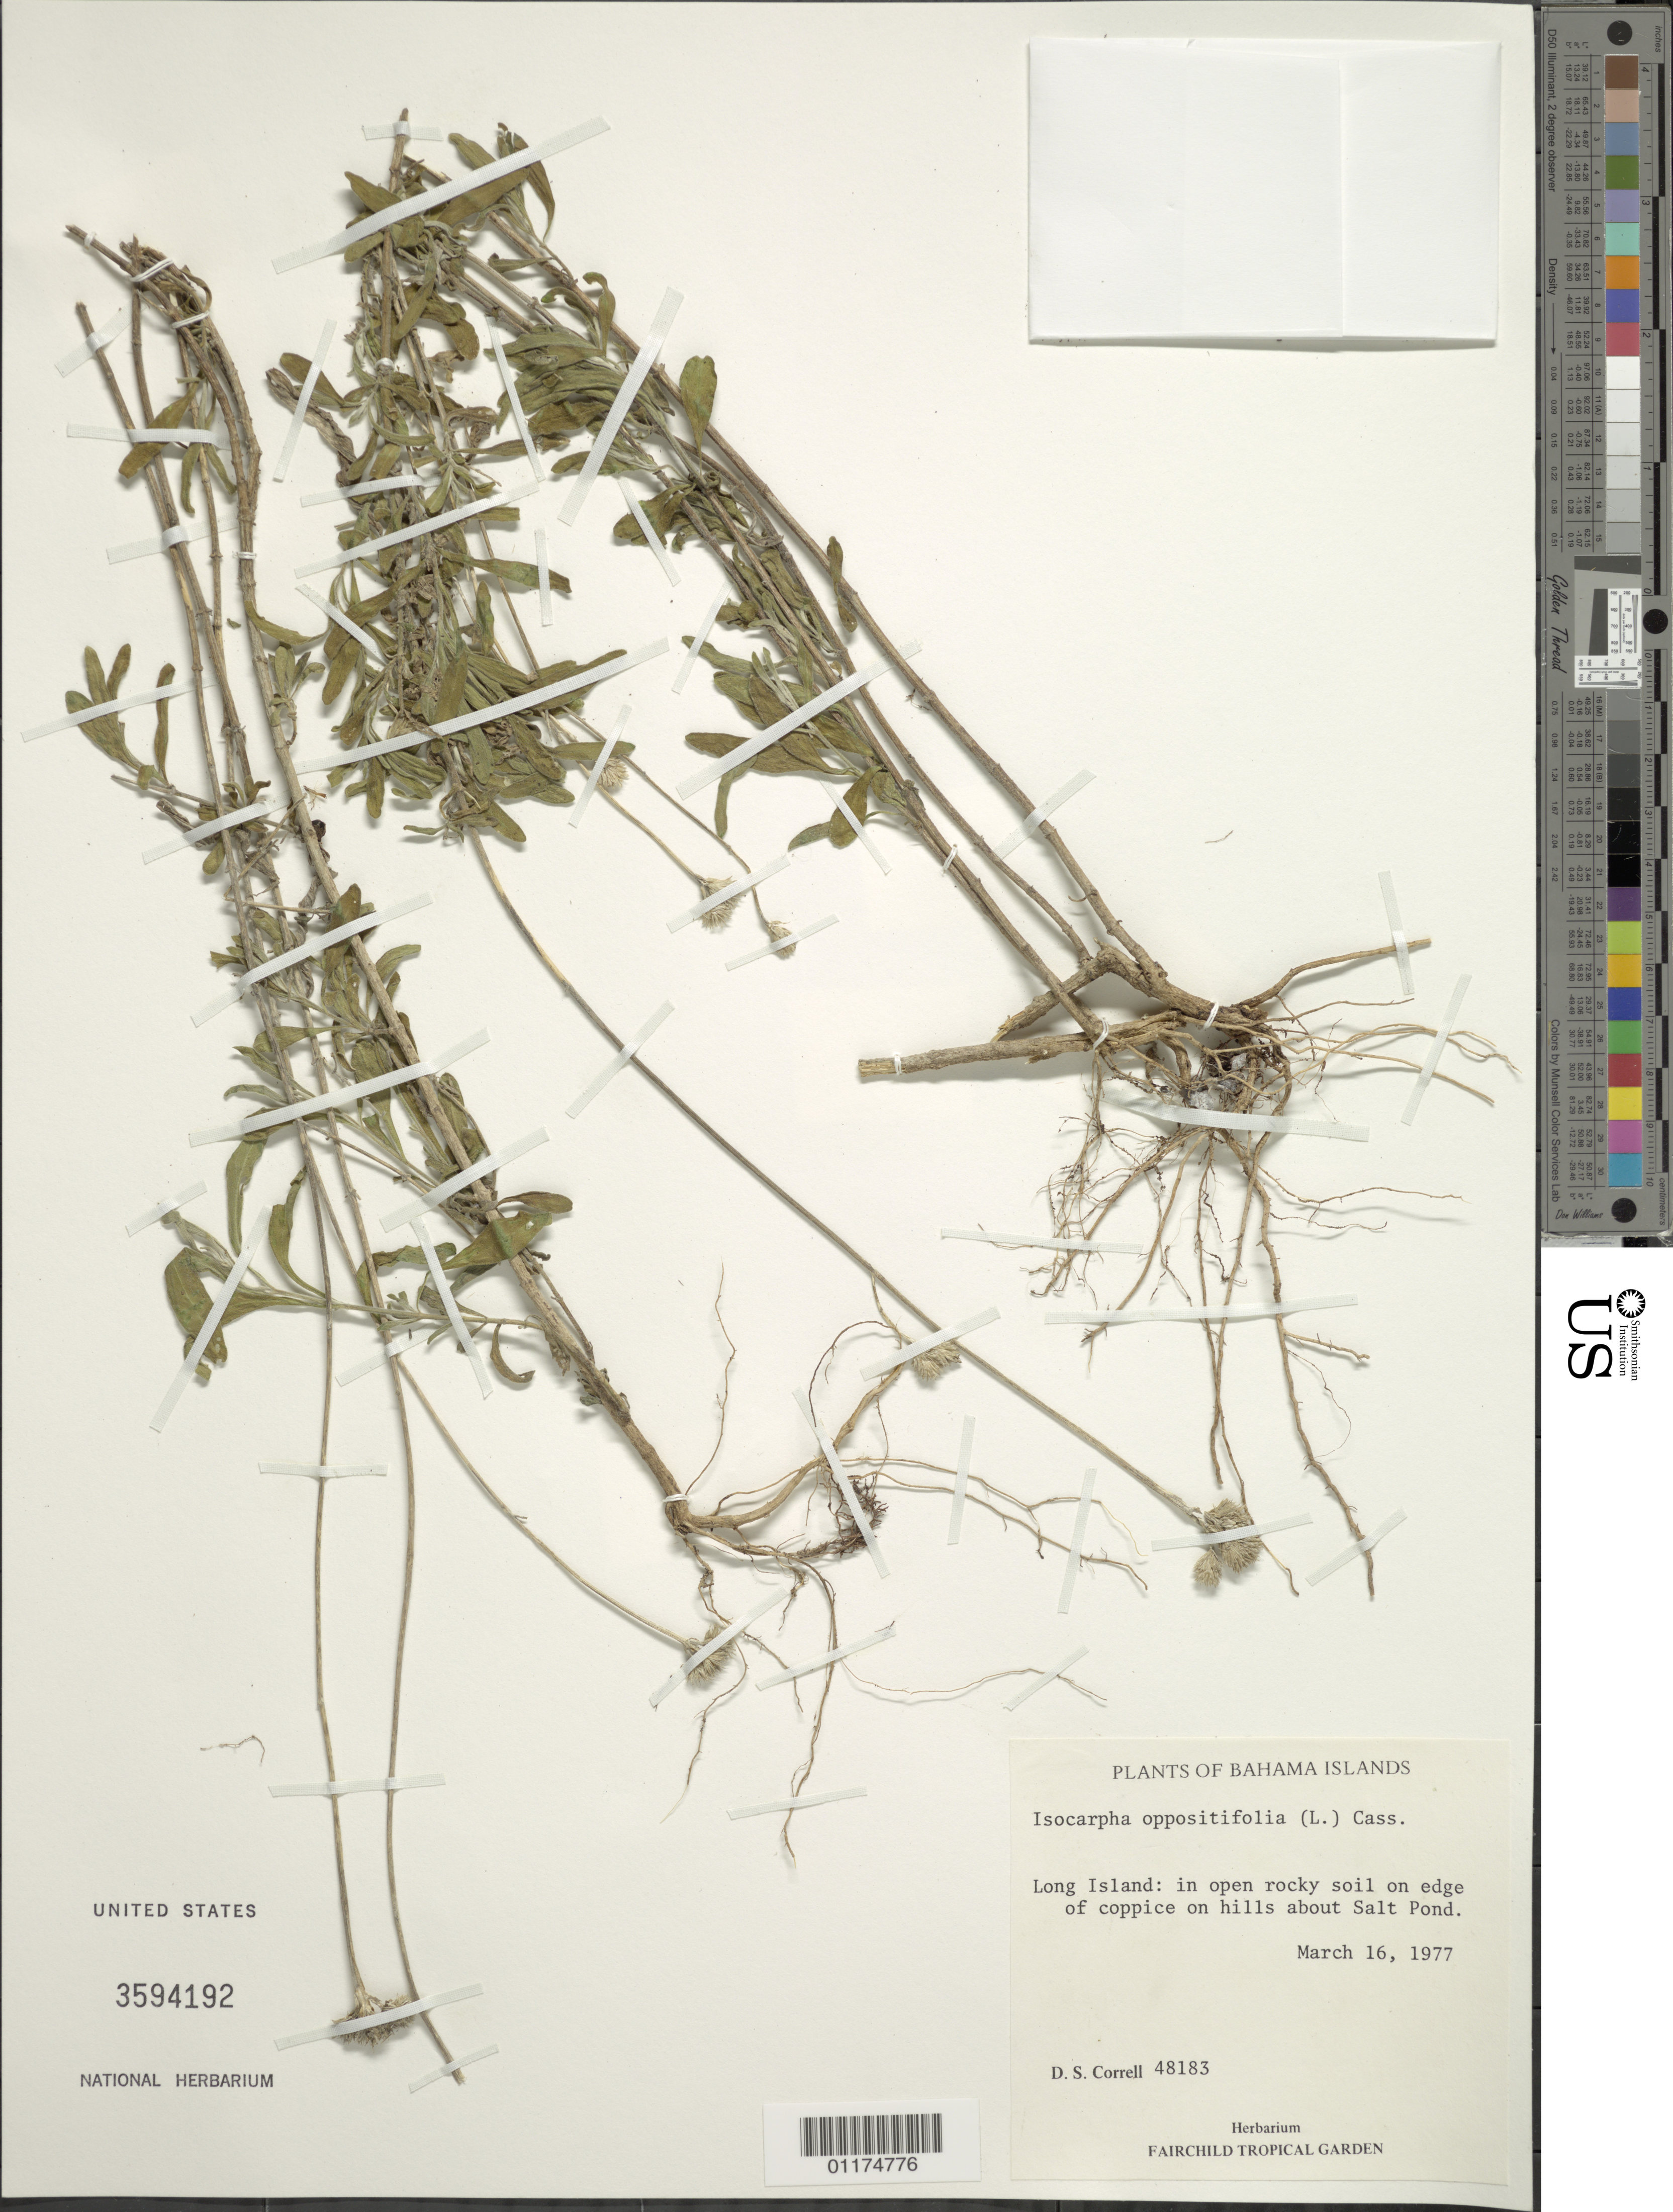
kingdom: Plantae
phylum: Tracheophyta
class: Magnoliopsida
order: Asterales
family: Asteraceae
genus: Isocarpha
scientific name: Isocarpha oppositifolia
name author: (L.) Cass.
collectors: D. S. Correll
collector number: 48183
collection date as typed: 16 Mar 1977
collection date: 1977-03-16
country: Bahamas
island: Long I.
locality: in open rocky soil on edge of coppice on hills about Salt Pond.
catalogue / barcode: US 3594192